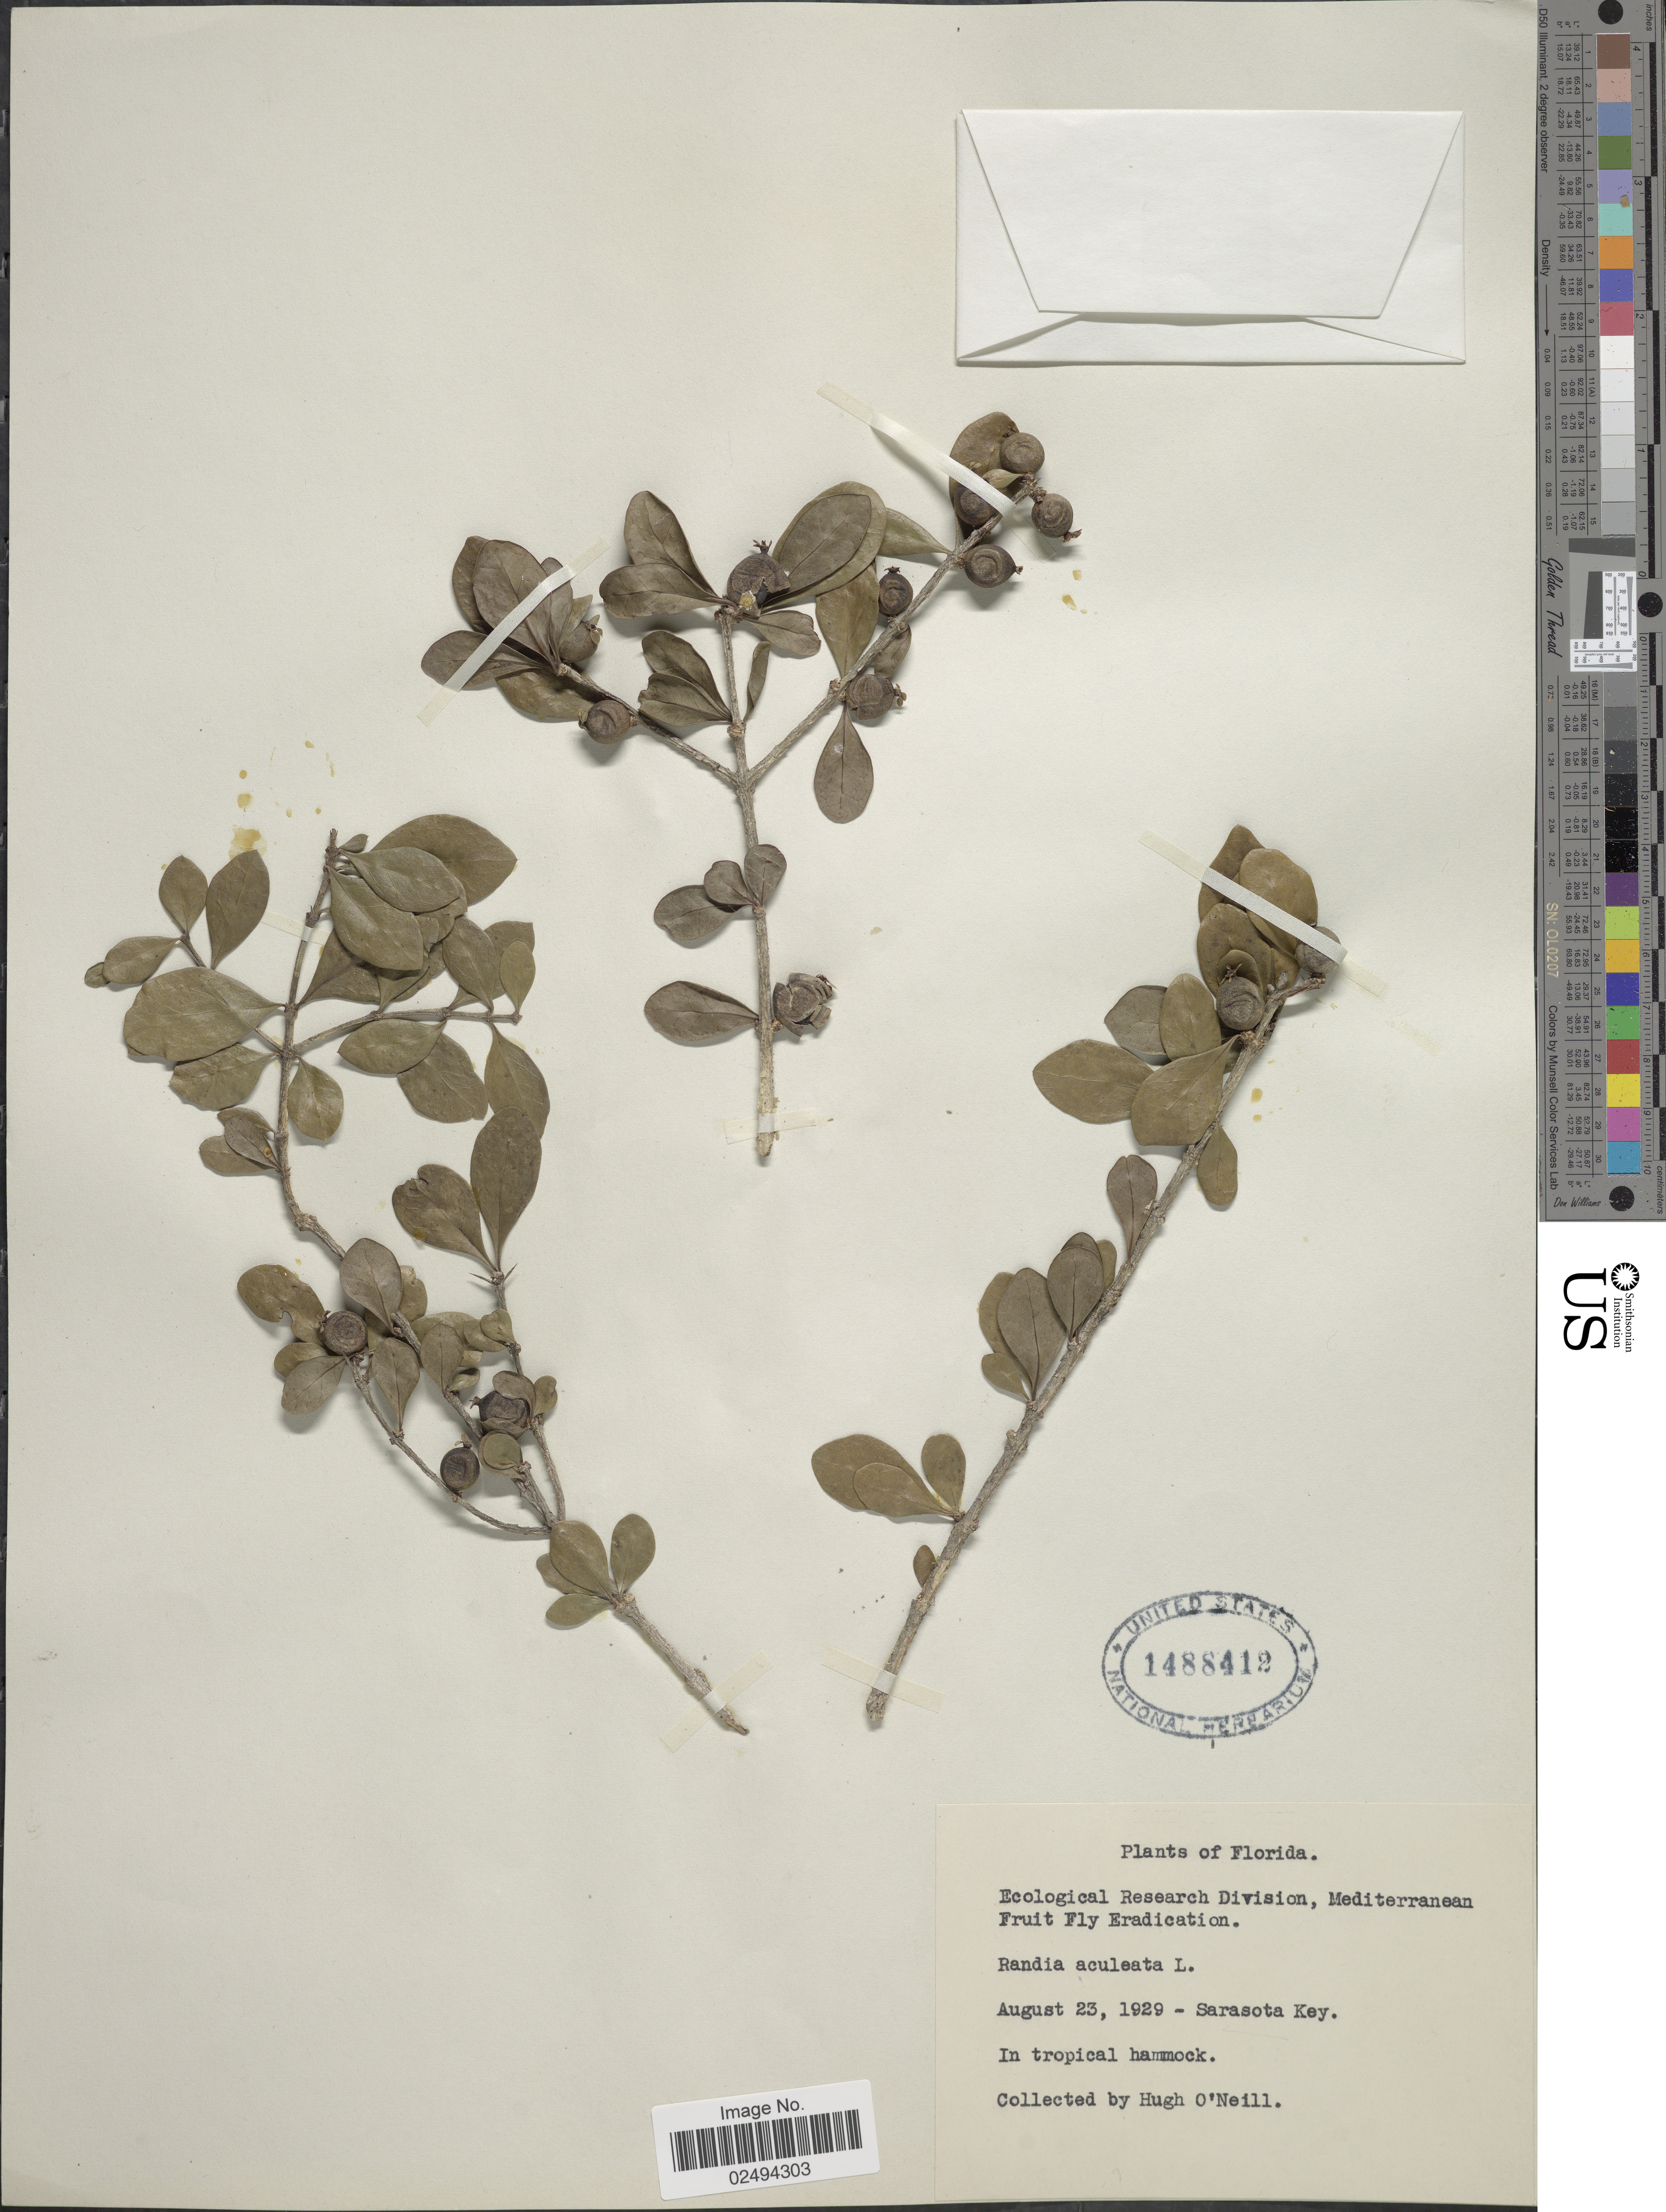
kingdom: Plantae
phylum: Tracheophyta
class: Magnoliopsida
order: Gentianales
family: Rubiaceae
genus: Randia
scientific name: Randia aculeata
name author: L.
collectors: H. O'Neill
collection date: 1929-08-23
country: United States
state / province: Florida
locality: Sarasota Key, In tropical hammock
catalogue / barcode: US 1488412